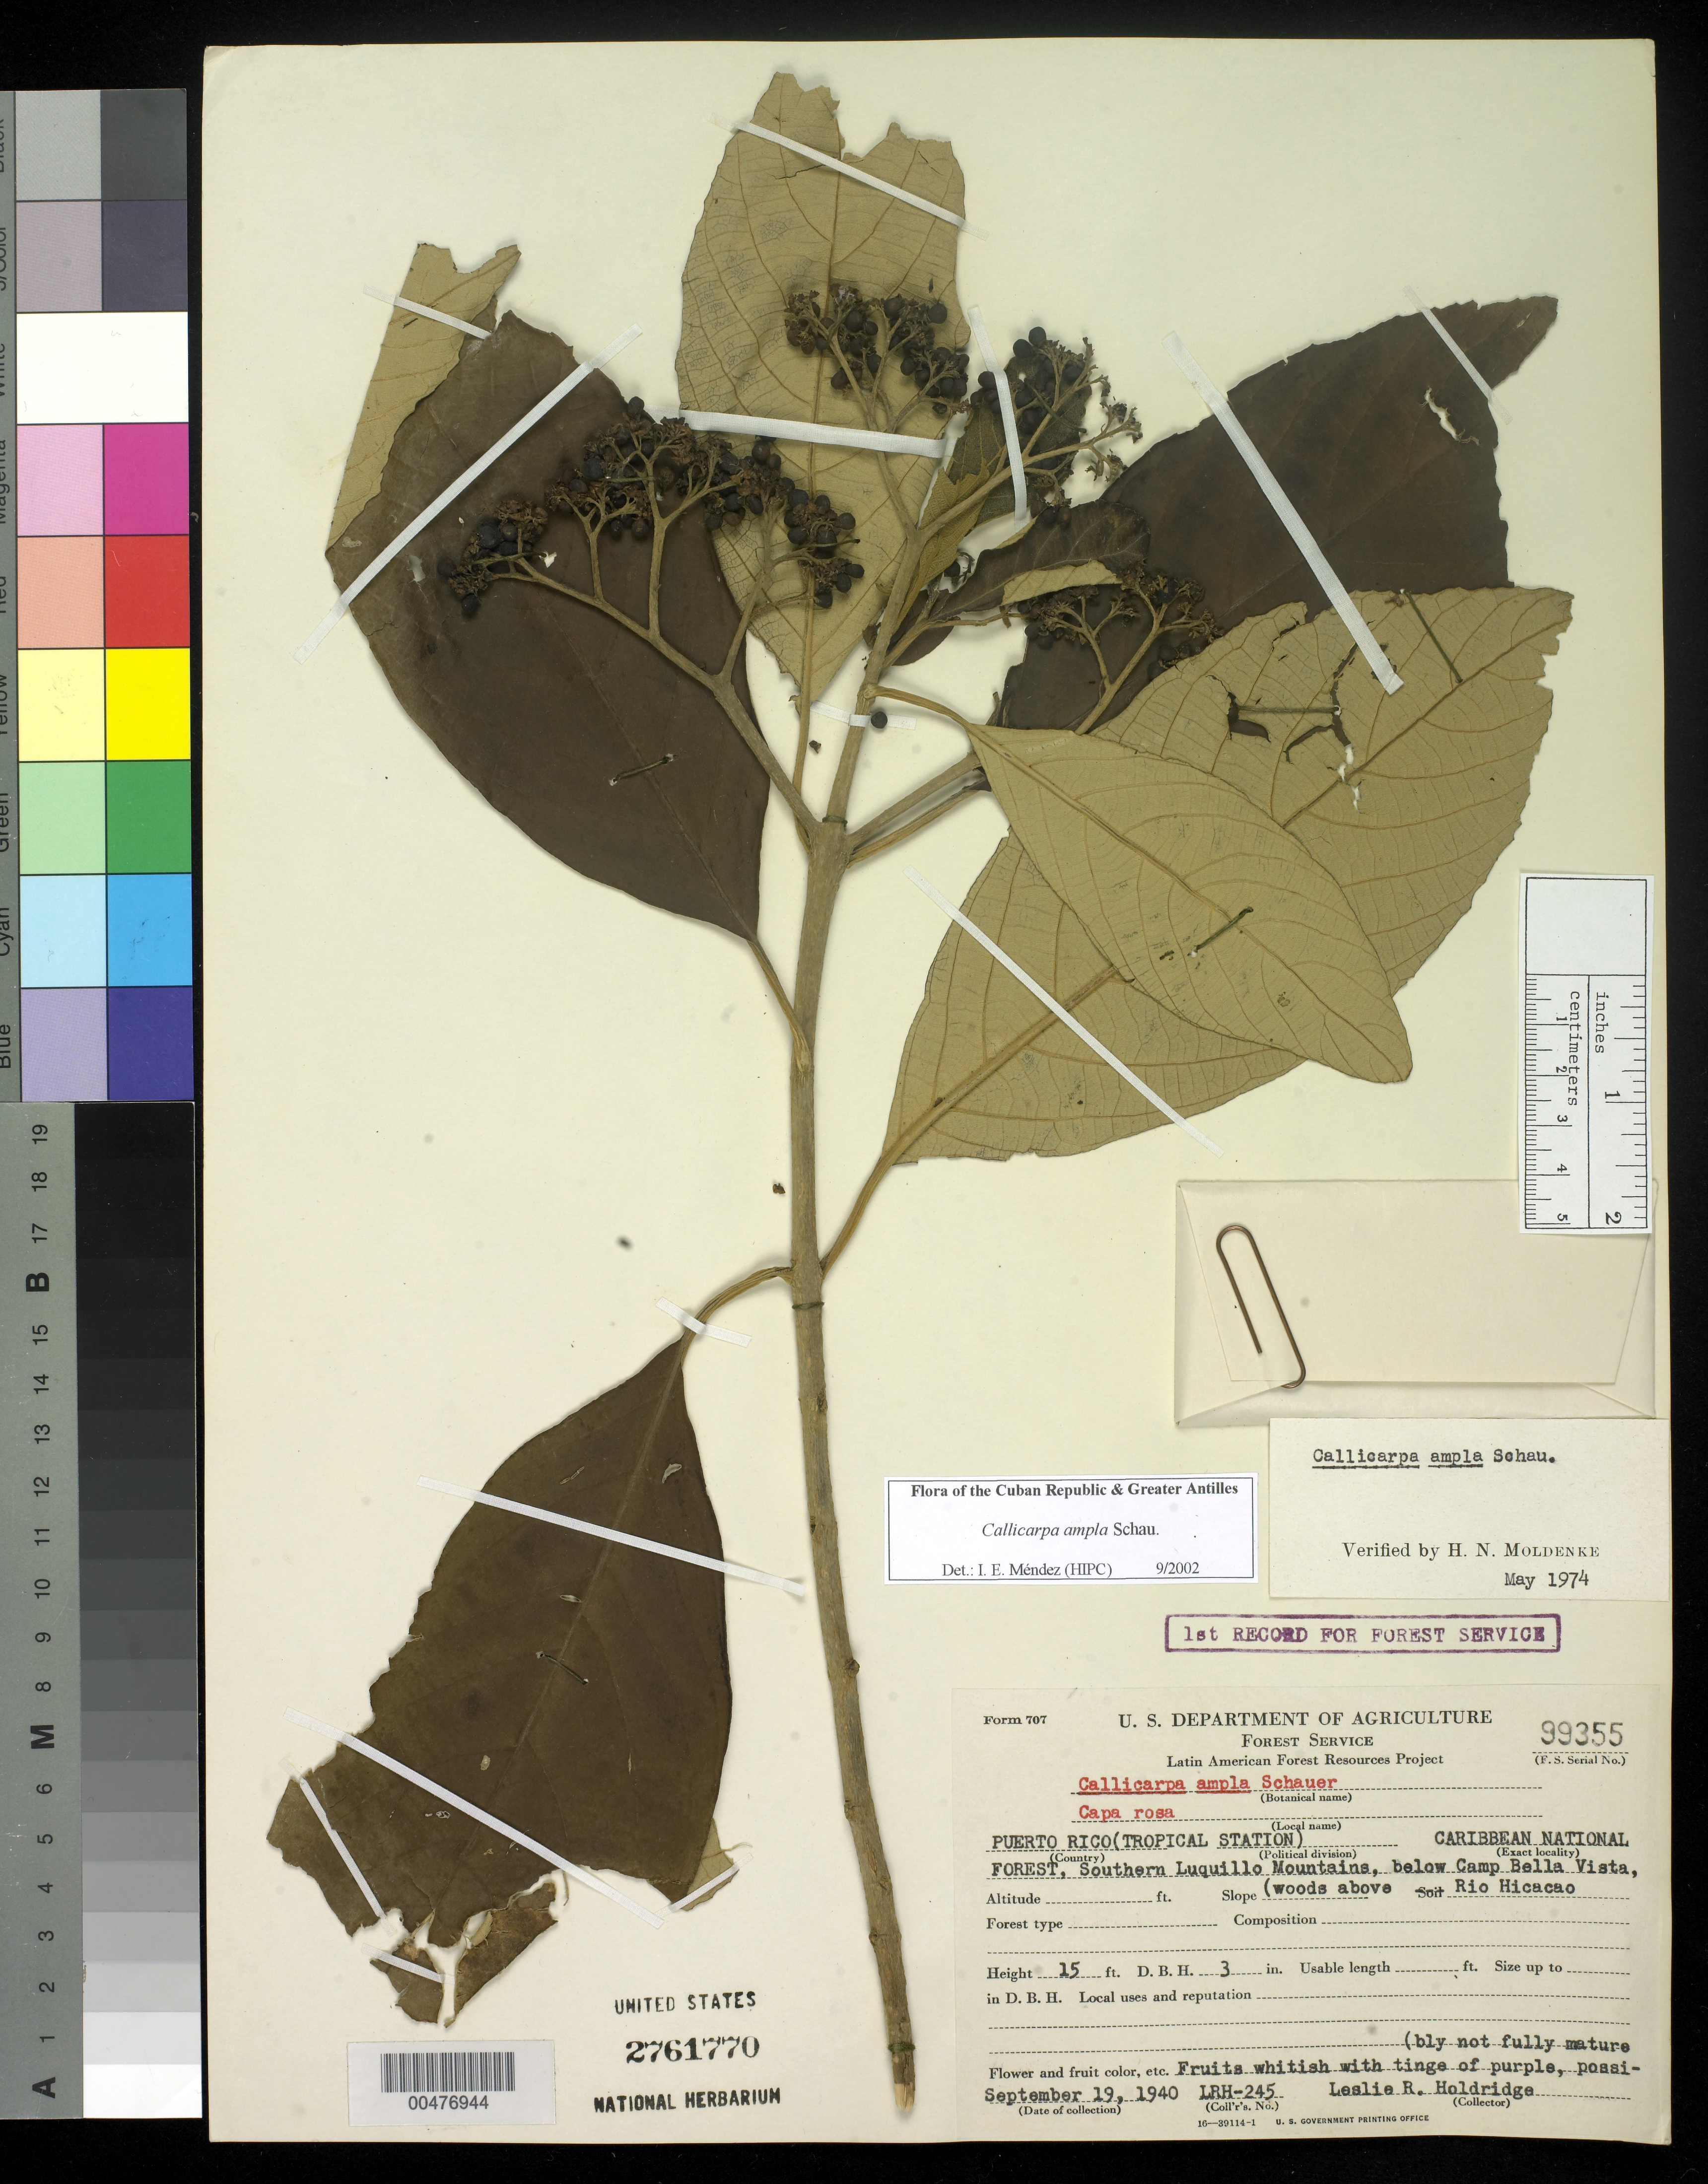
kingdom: Plantae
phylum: Tracheophyta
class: Magnoliopsida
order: Lamiales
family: Lamiaceae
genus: Callicarpa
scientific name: Callicarpa ampla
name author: Schauer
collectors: L. Holdridge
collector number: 245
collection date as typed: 19 Sep 1940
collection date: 1940-09-19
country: Puerto Rico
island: Greater Antilles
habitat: Woods.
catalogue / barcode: US 2761770